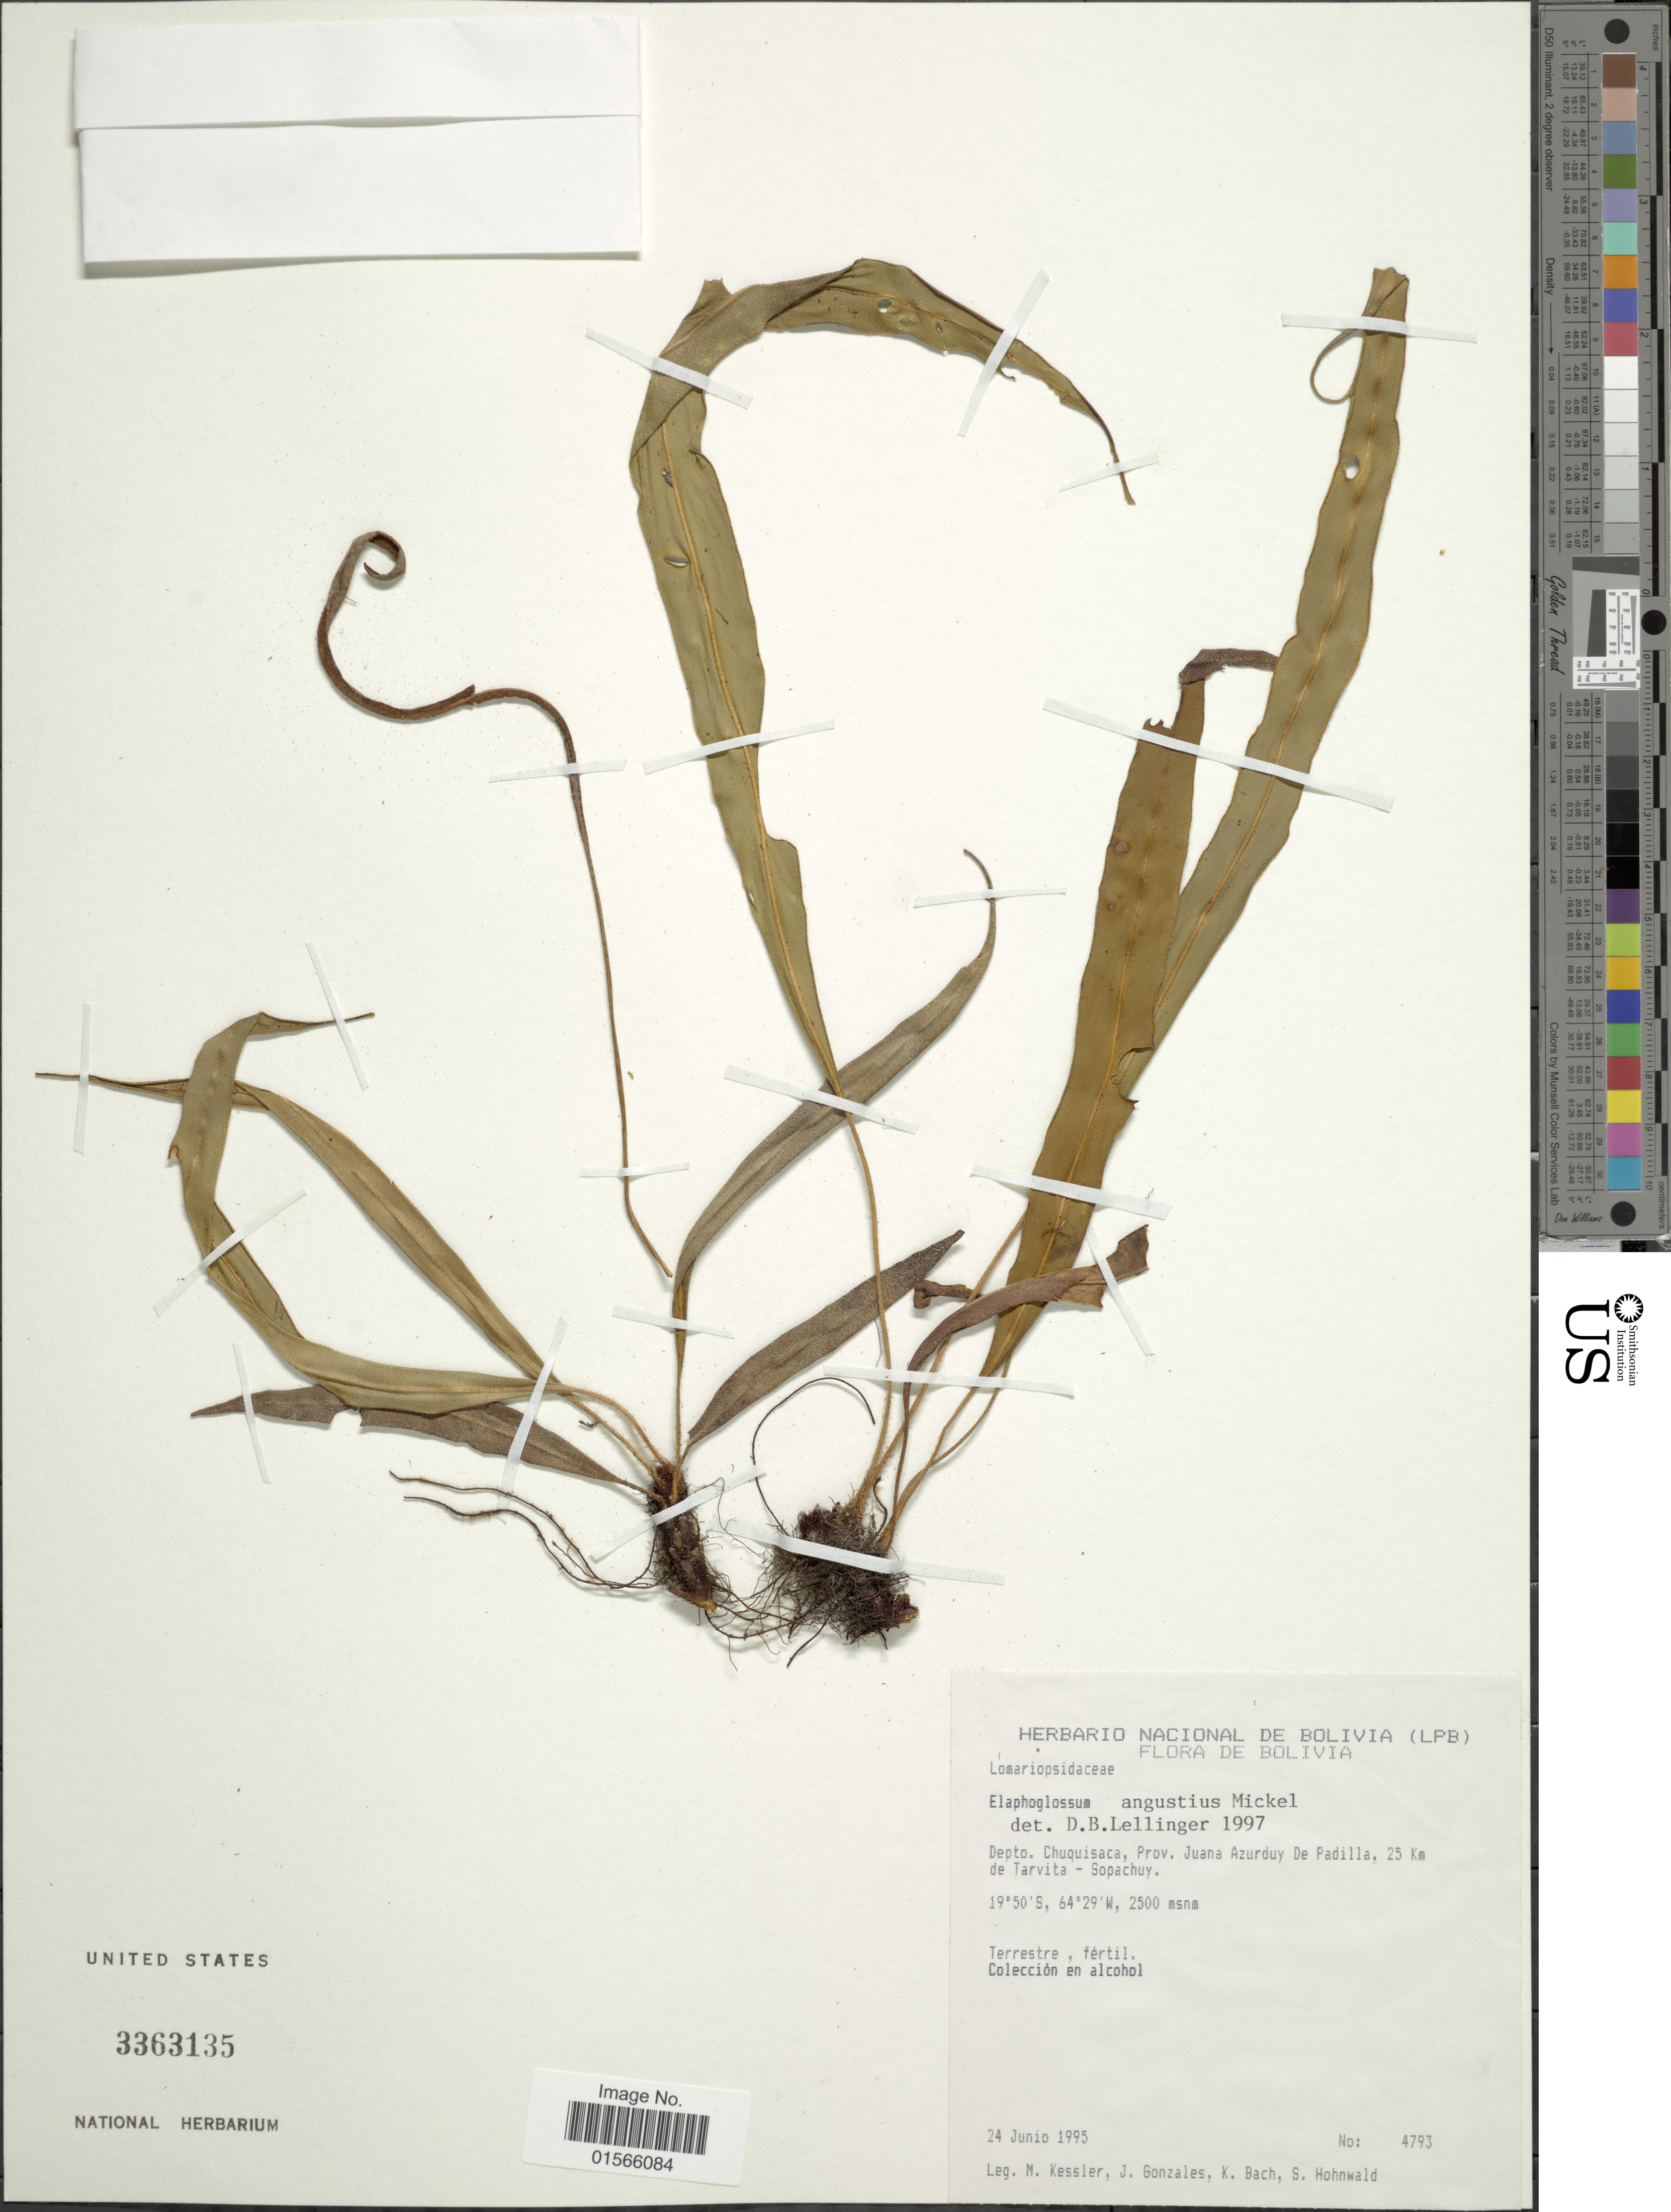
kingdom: Plantae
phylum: Tracheophyta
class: Polypodiopsida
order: Polypodiales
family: Dryopteridaceae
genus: Elaphoglossum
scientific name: Elaphoglossum angustius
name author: Mickel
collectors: M. Kessler, J. Gonzales, K. Bach & S. Hohnwald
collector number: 4793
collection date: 1995-06-24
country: Bolivia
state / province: Chuquisaca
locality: Depto Chuquisaca, Prov. Juana Azurduy De Padilla, 25 Km de Tarvita - Sopachuy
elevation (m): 2500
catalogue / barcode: US 3363135